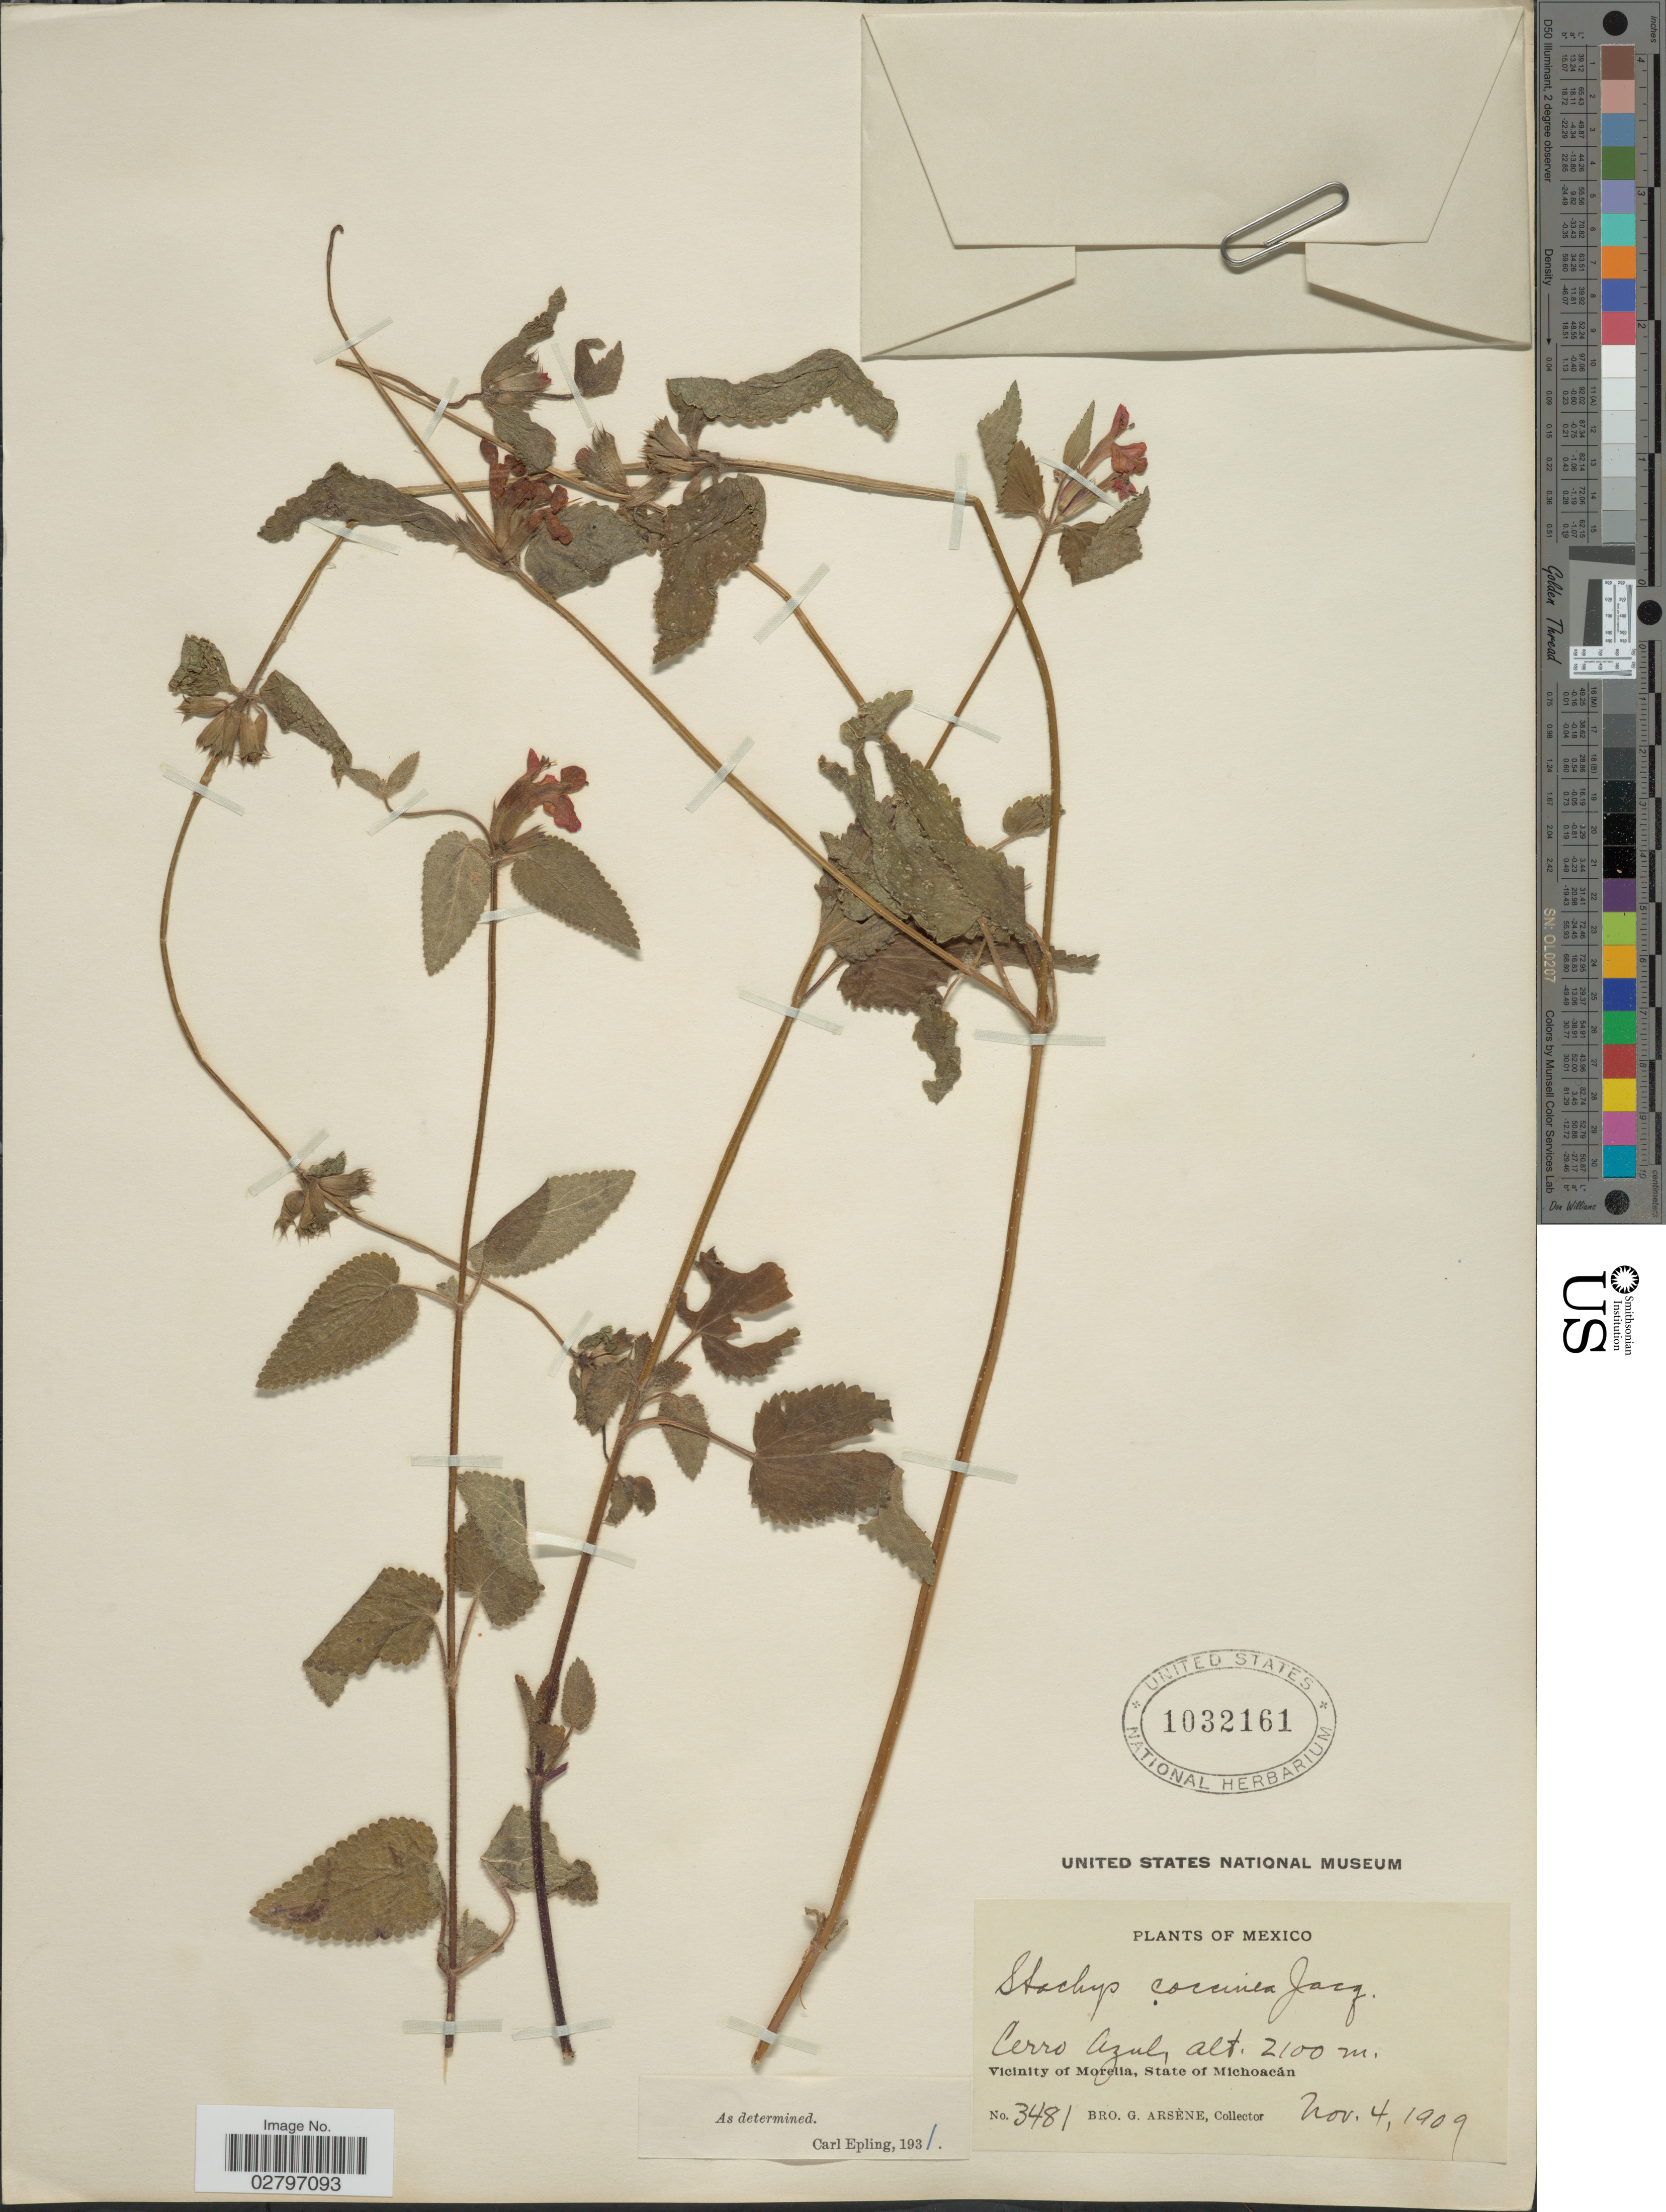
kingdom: Plantae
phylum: Tracheophyta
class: Magnoliopsida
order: Lamiales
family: Lamiaceae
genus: Stachys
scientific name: Stachys coccinea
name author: Ortega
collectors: Bro. G. Arsène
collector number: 3481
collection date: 1909-11-04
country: Mexico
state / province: Michoacán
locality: Cerro Azul. Vicinity of Morelia.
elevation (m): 2100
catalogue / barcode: US 1032161